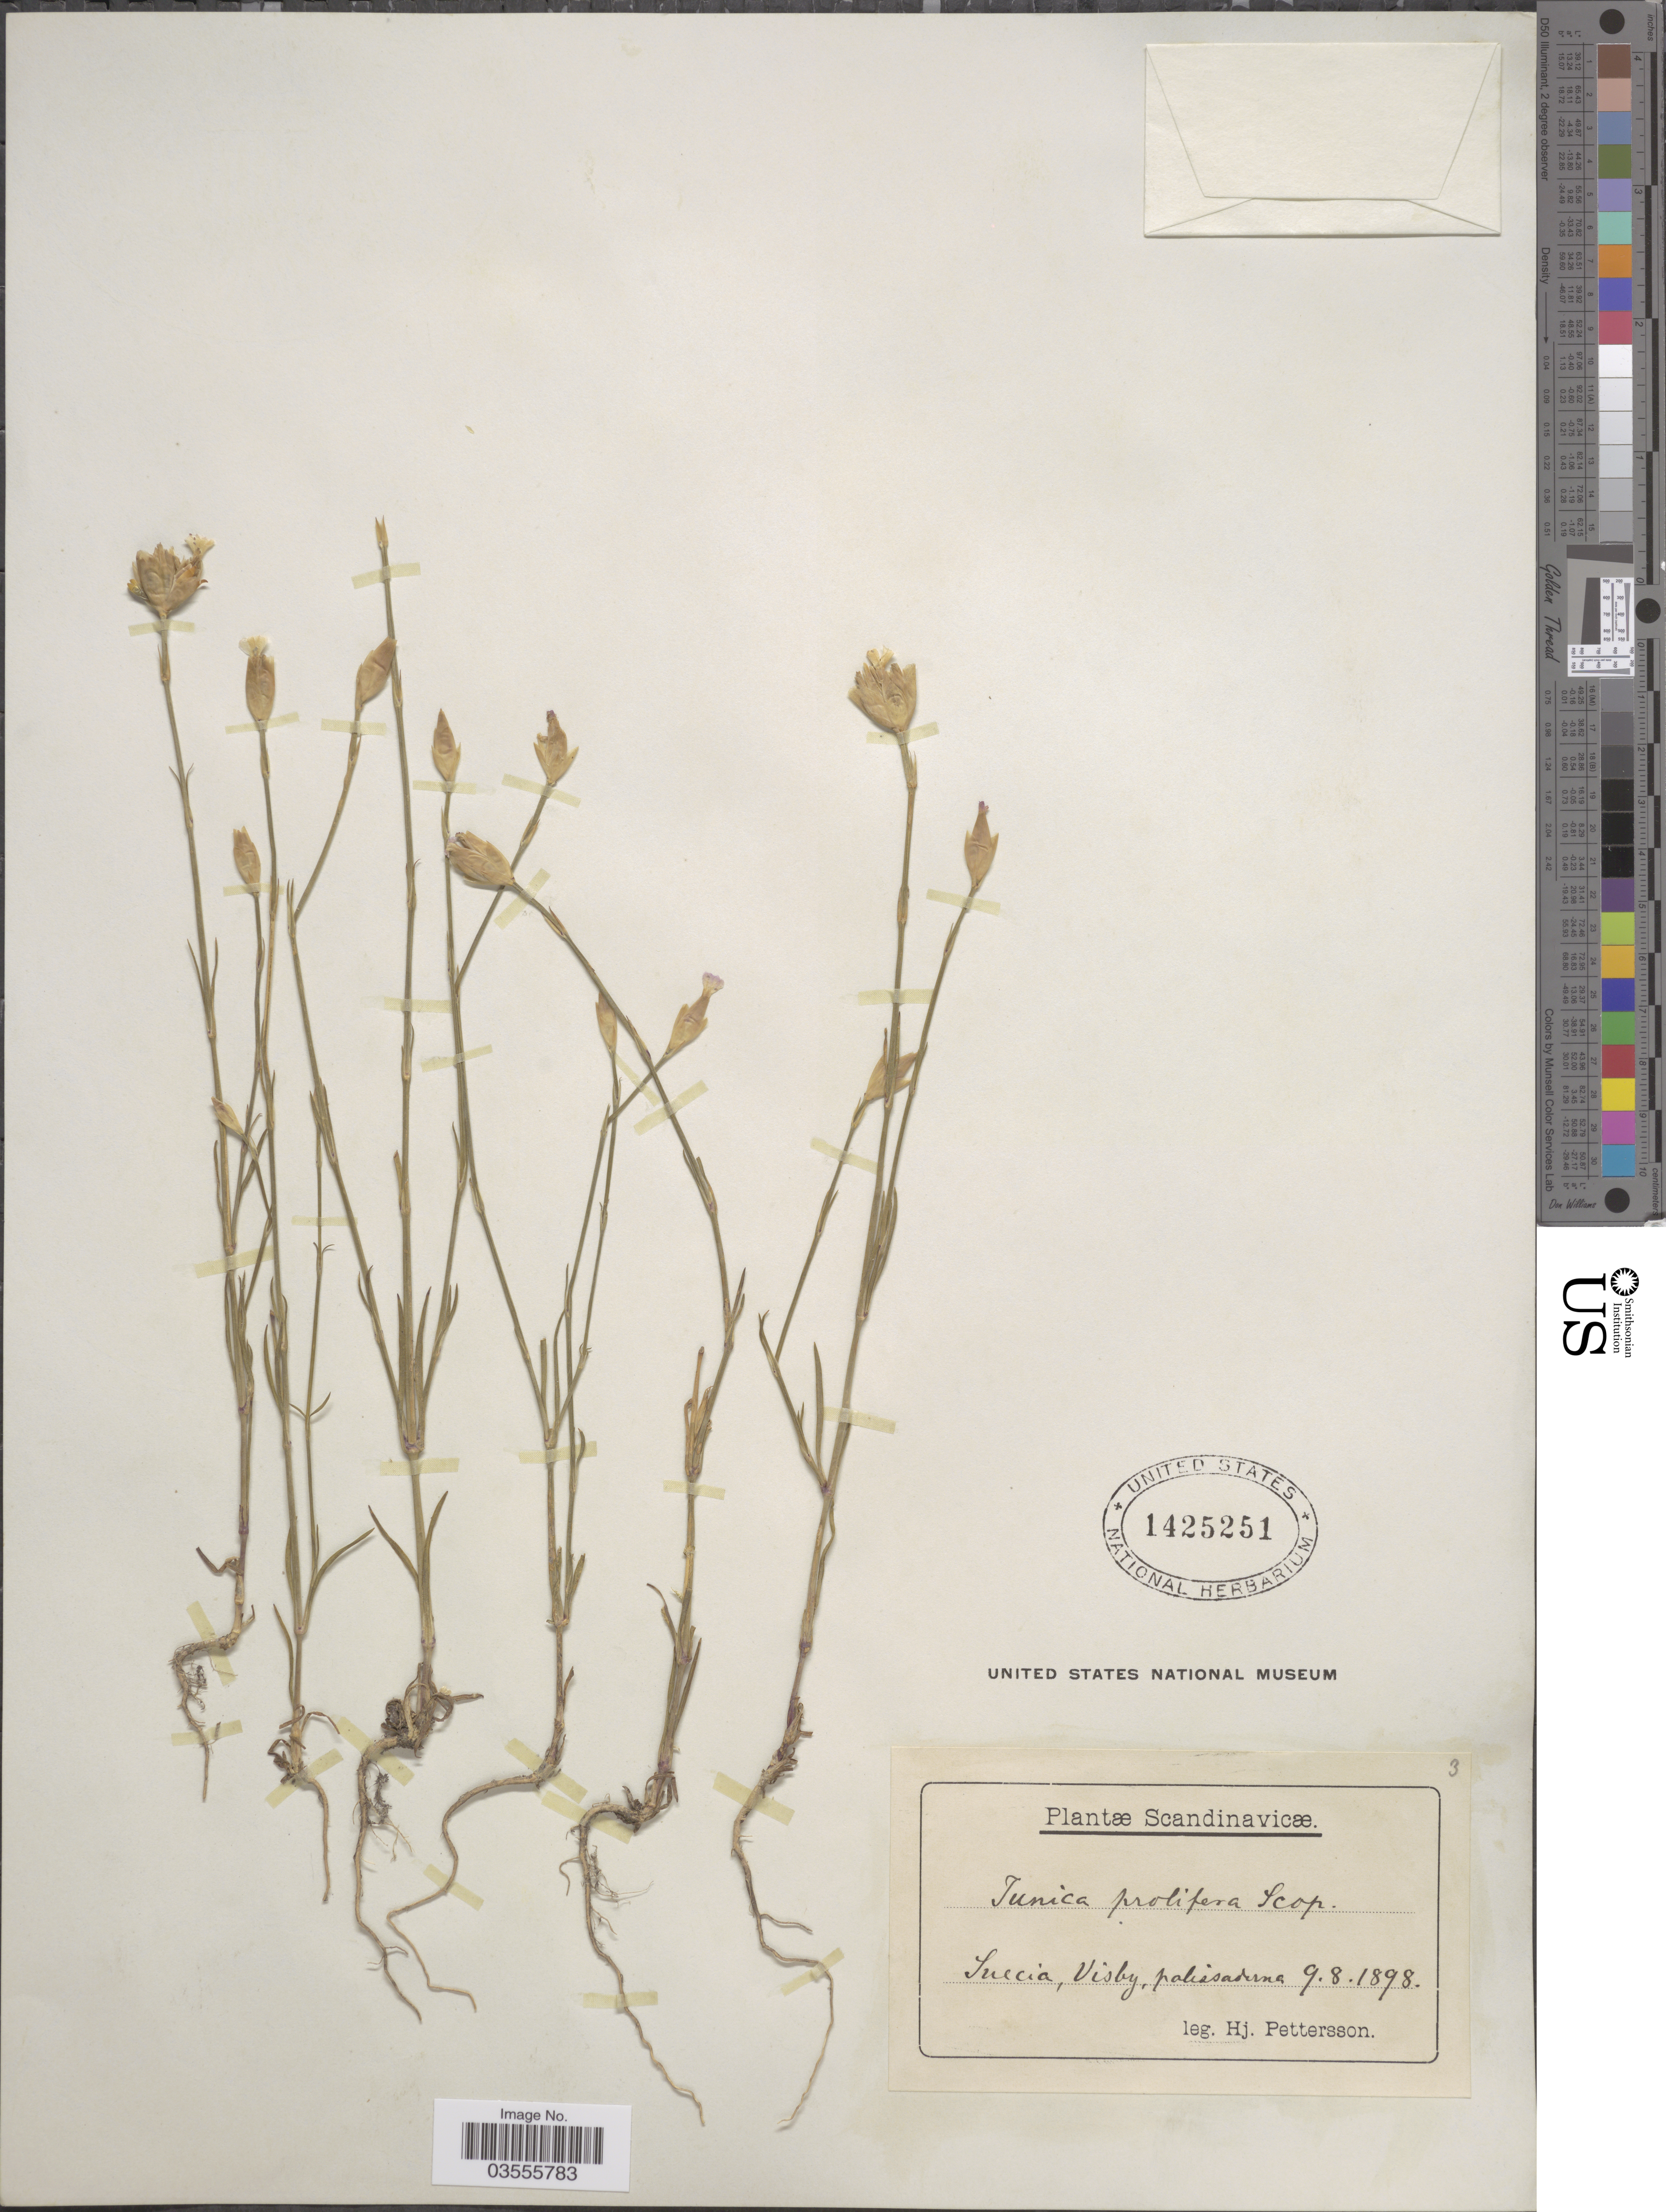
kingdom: Plantae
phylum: Tracheophyta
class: Magnoliopsida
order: Caryophyllales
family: Caryophyllaceae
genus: Petrorhagia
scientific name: Petrorhagia prolifera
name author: (L.) P.W. Ball & Heywood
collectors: H. Pettersson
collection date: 1898-08-09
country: Sweden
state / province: Gotland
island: Gotland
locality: Suecia, Visby, palissaderna. Scandinavicæ.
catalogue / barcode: US 1425251